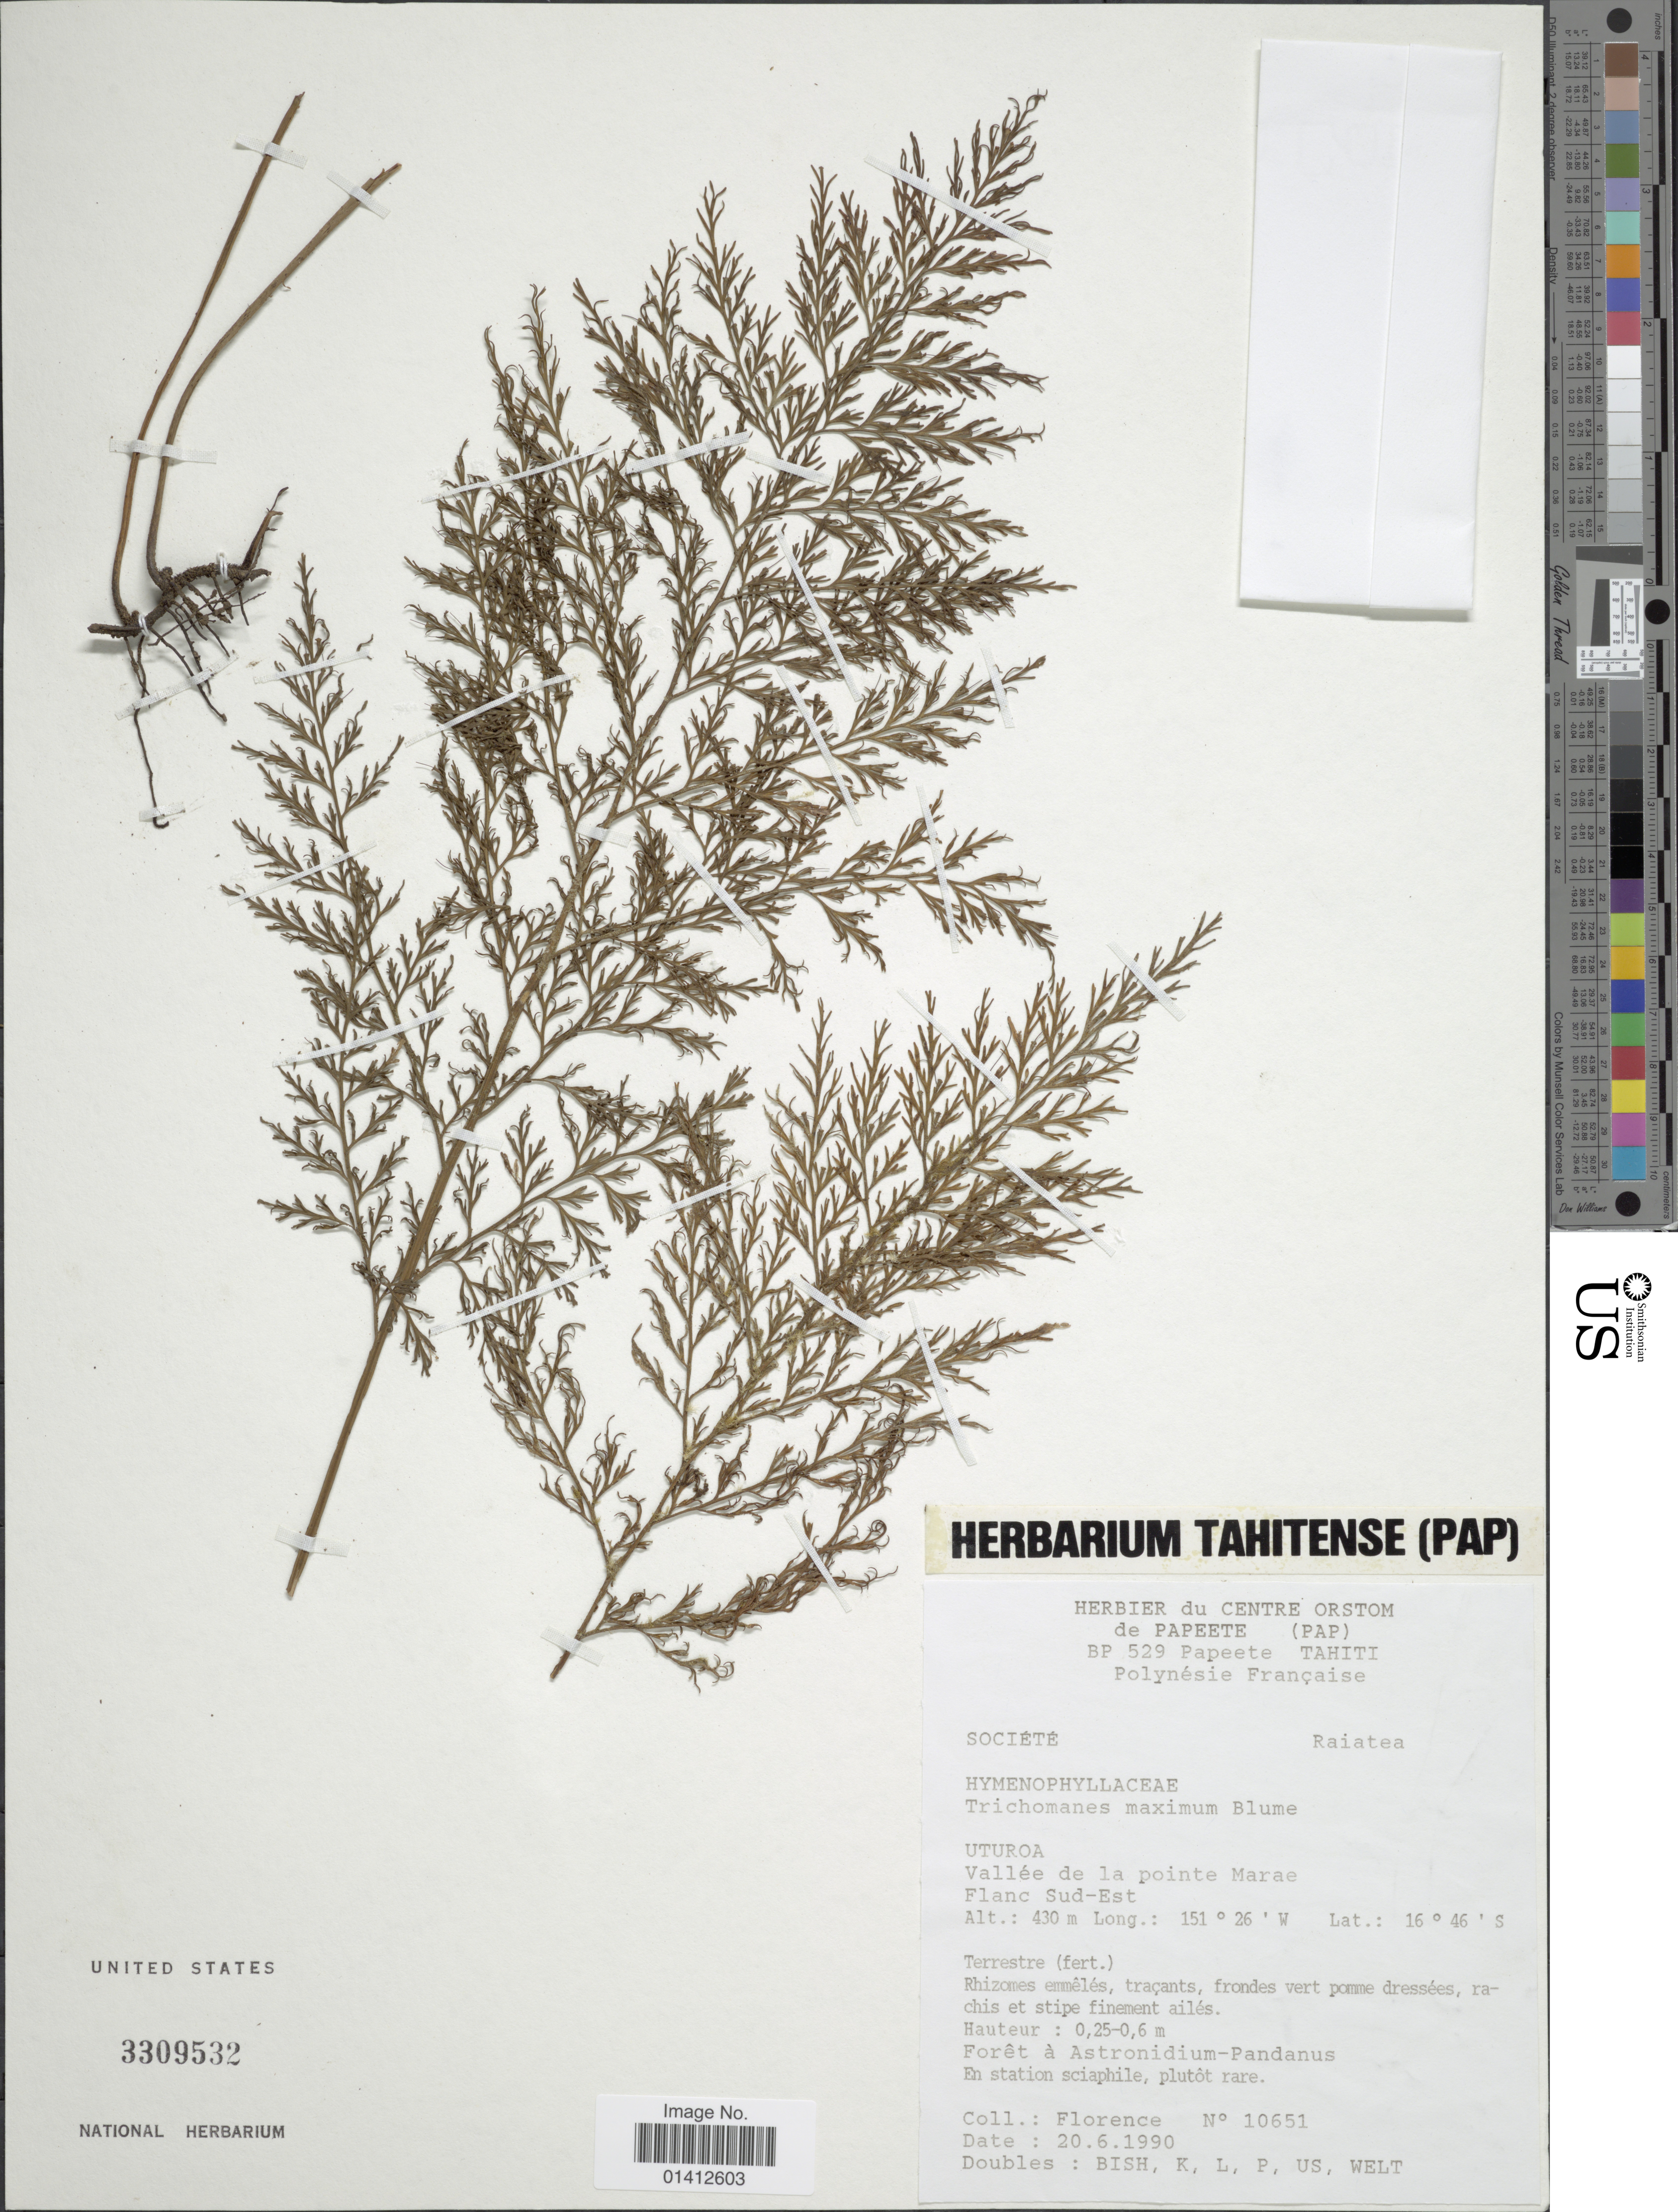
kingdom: Plantae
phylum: Tracheophyta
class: Polypodiopsida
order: Hymenophyllales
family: Hymenophyllaceae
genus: Vandenboschia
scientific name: Vandenboschia maxima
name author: (Blume) Copel.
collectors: -. Florence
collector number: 10651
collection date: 1990-06-20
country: French Polynesia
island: Tahiti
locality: Tahiti, Uturoa, Vallée de la pointe Marae Flanc Sud-Est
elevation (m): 430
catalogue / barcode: US 3309532